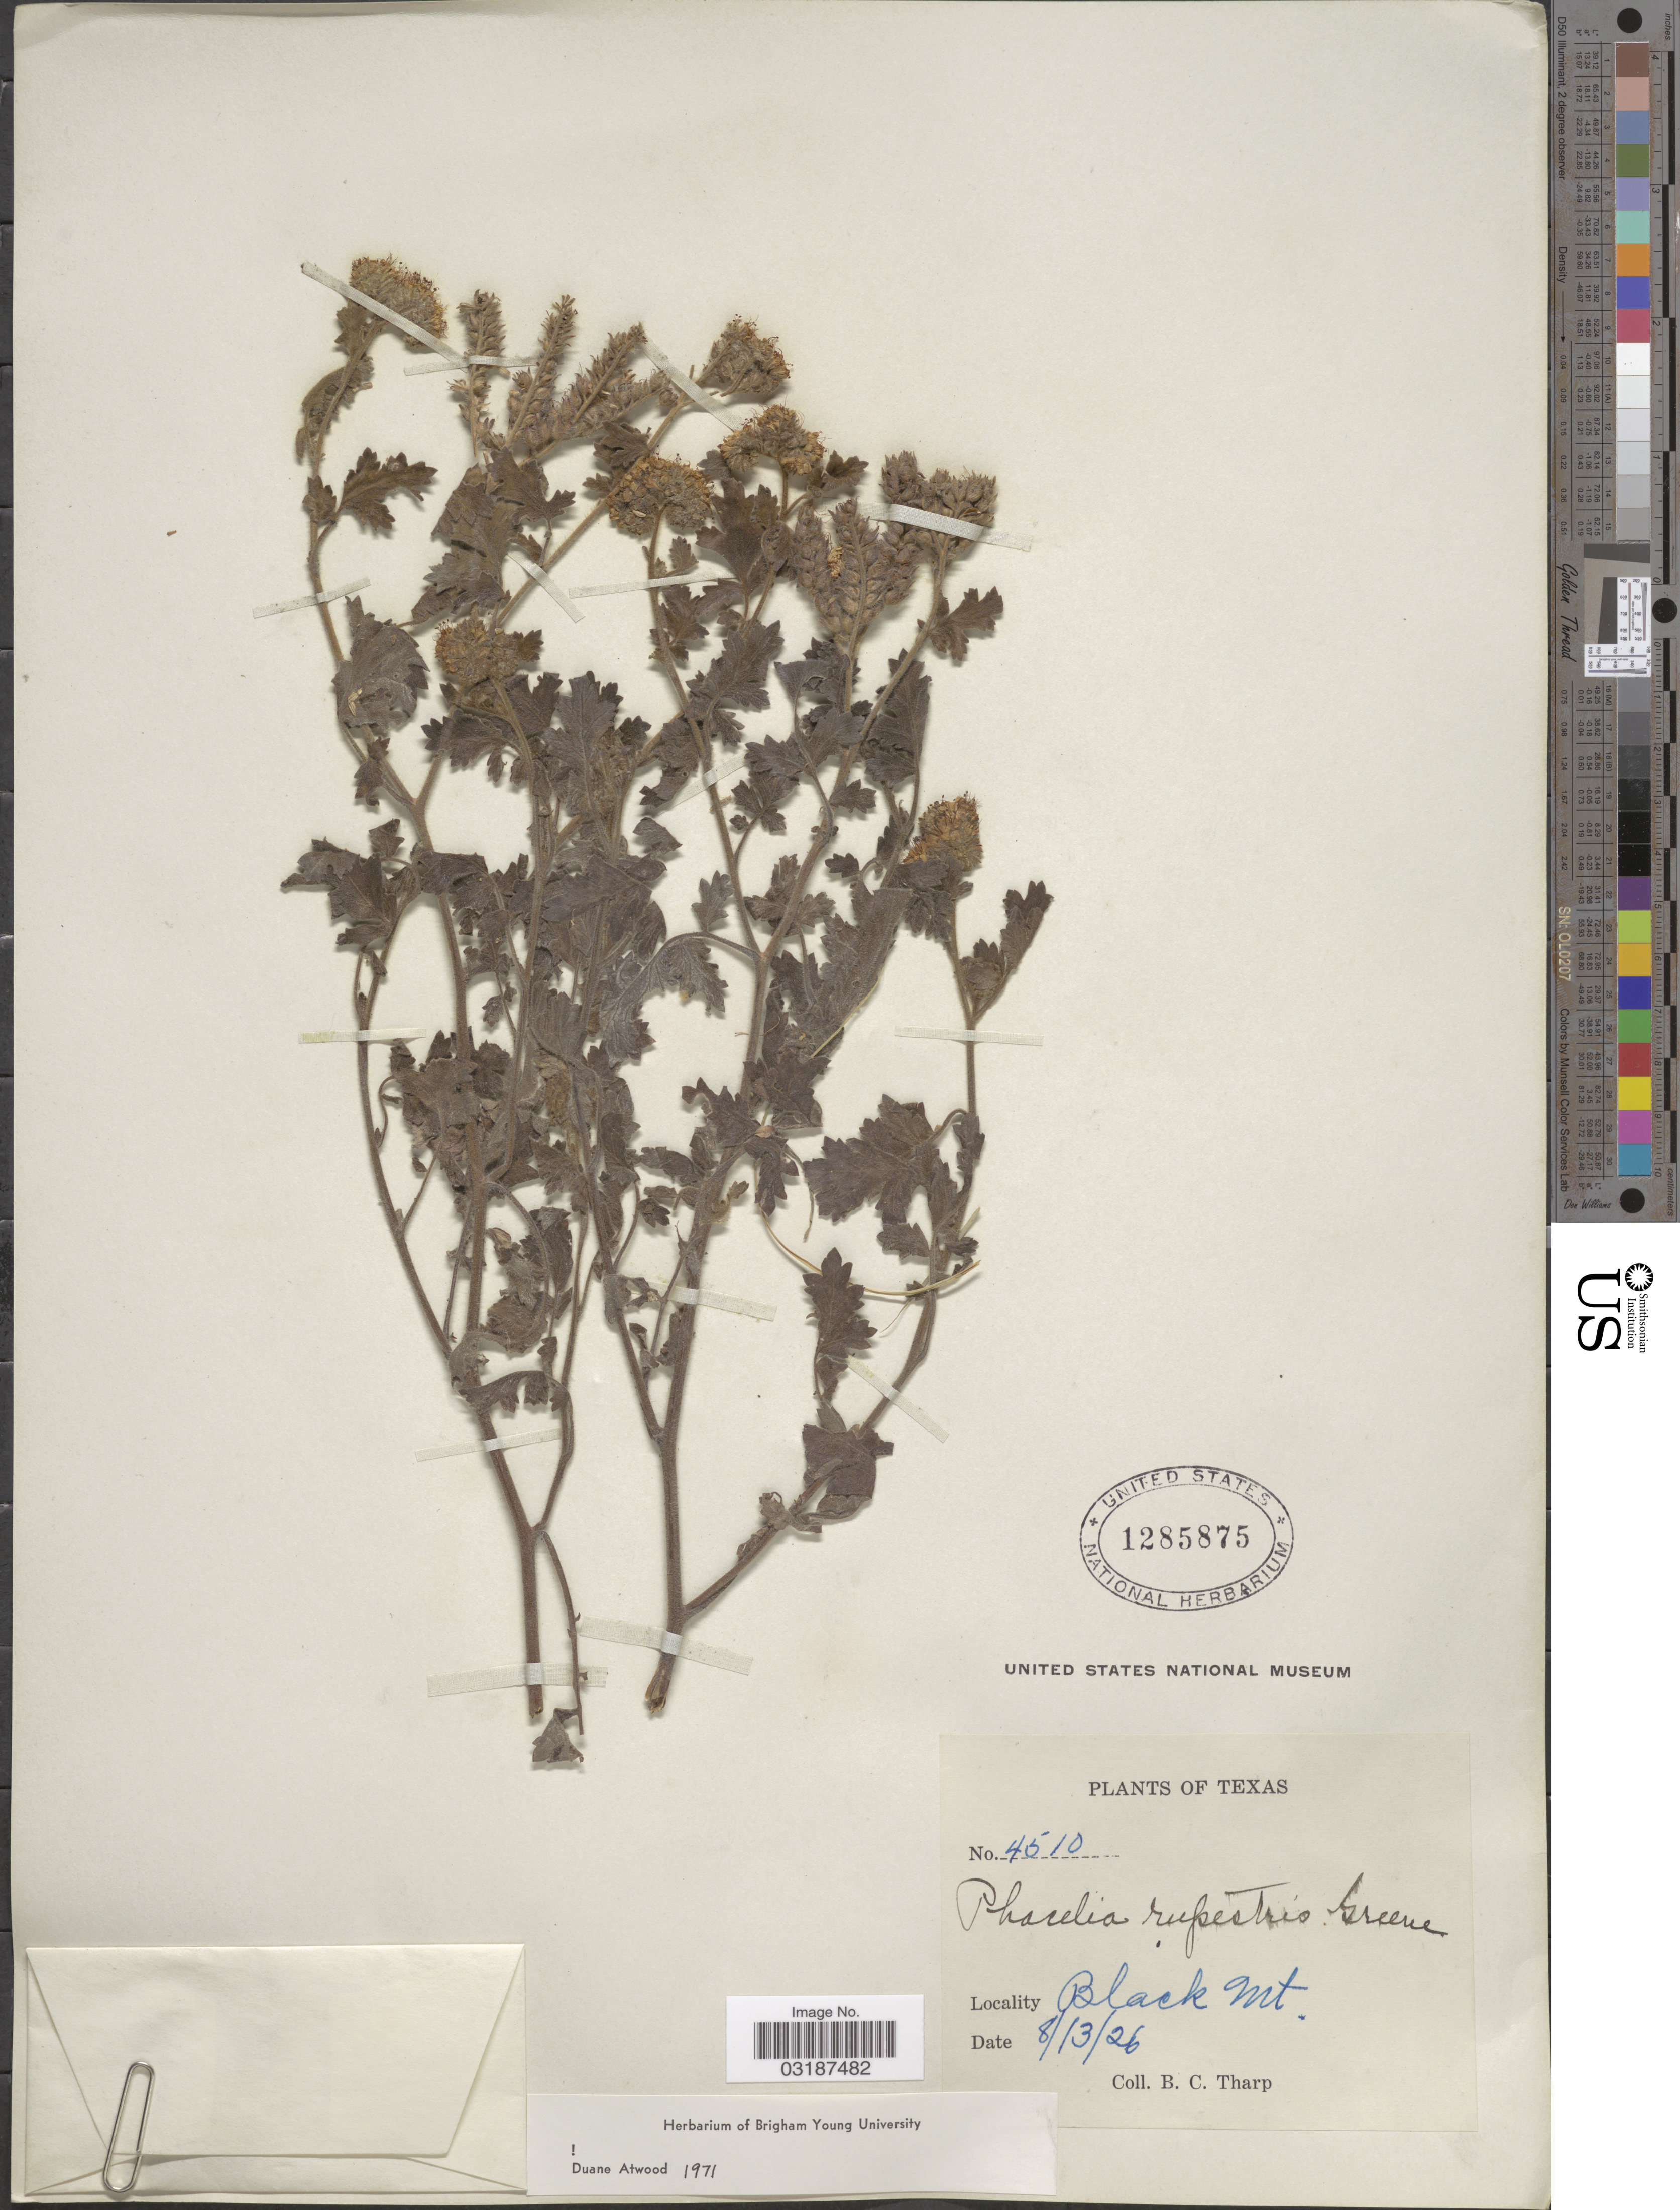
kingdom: Plantae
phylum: Tracheophyta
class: Magnoliopsida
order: Boraginales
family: Hydrophyllaceae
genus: Phacelia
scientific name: Phacelia rupestris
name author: Greene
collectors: B. C. Tharp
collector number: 4510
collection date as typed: Transcribed d/m/y: 13/8/26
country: United States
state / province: Texas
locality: Black Mt.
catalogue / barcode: US 1285875